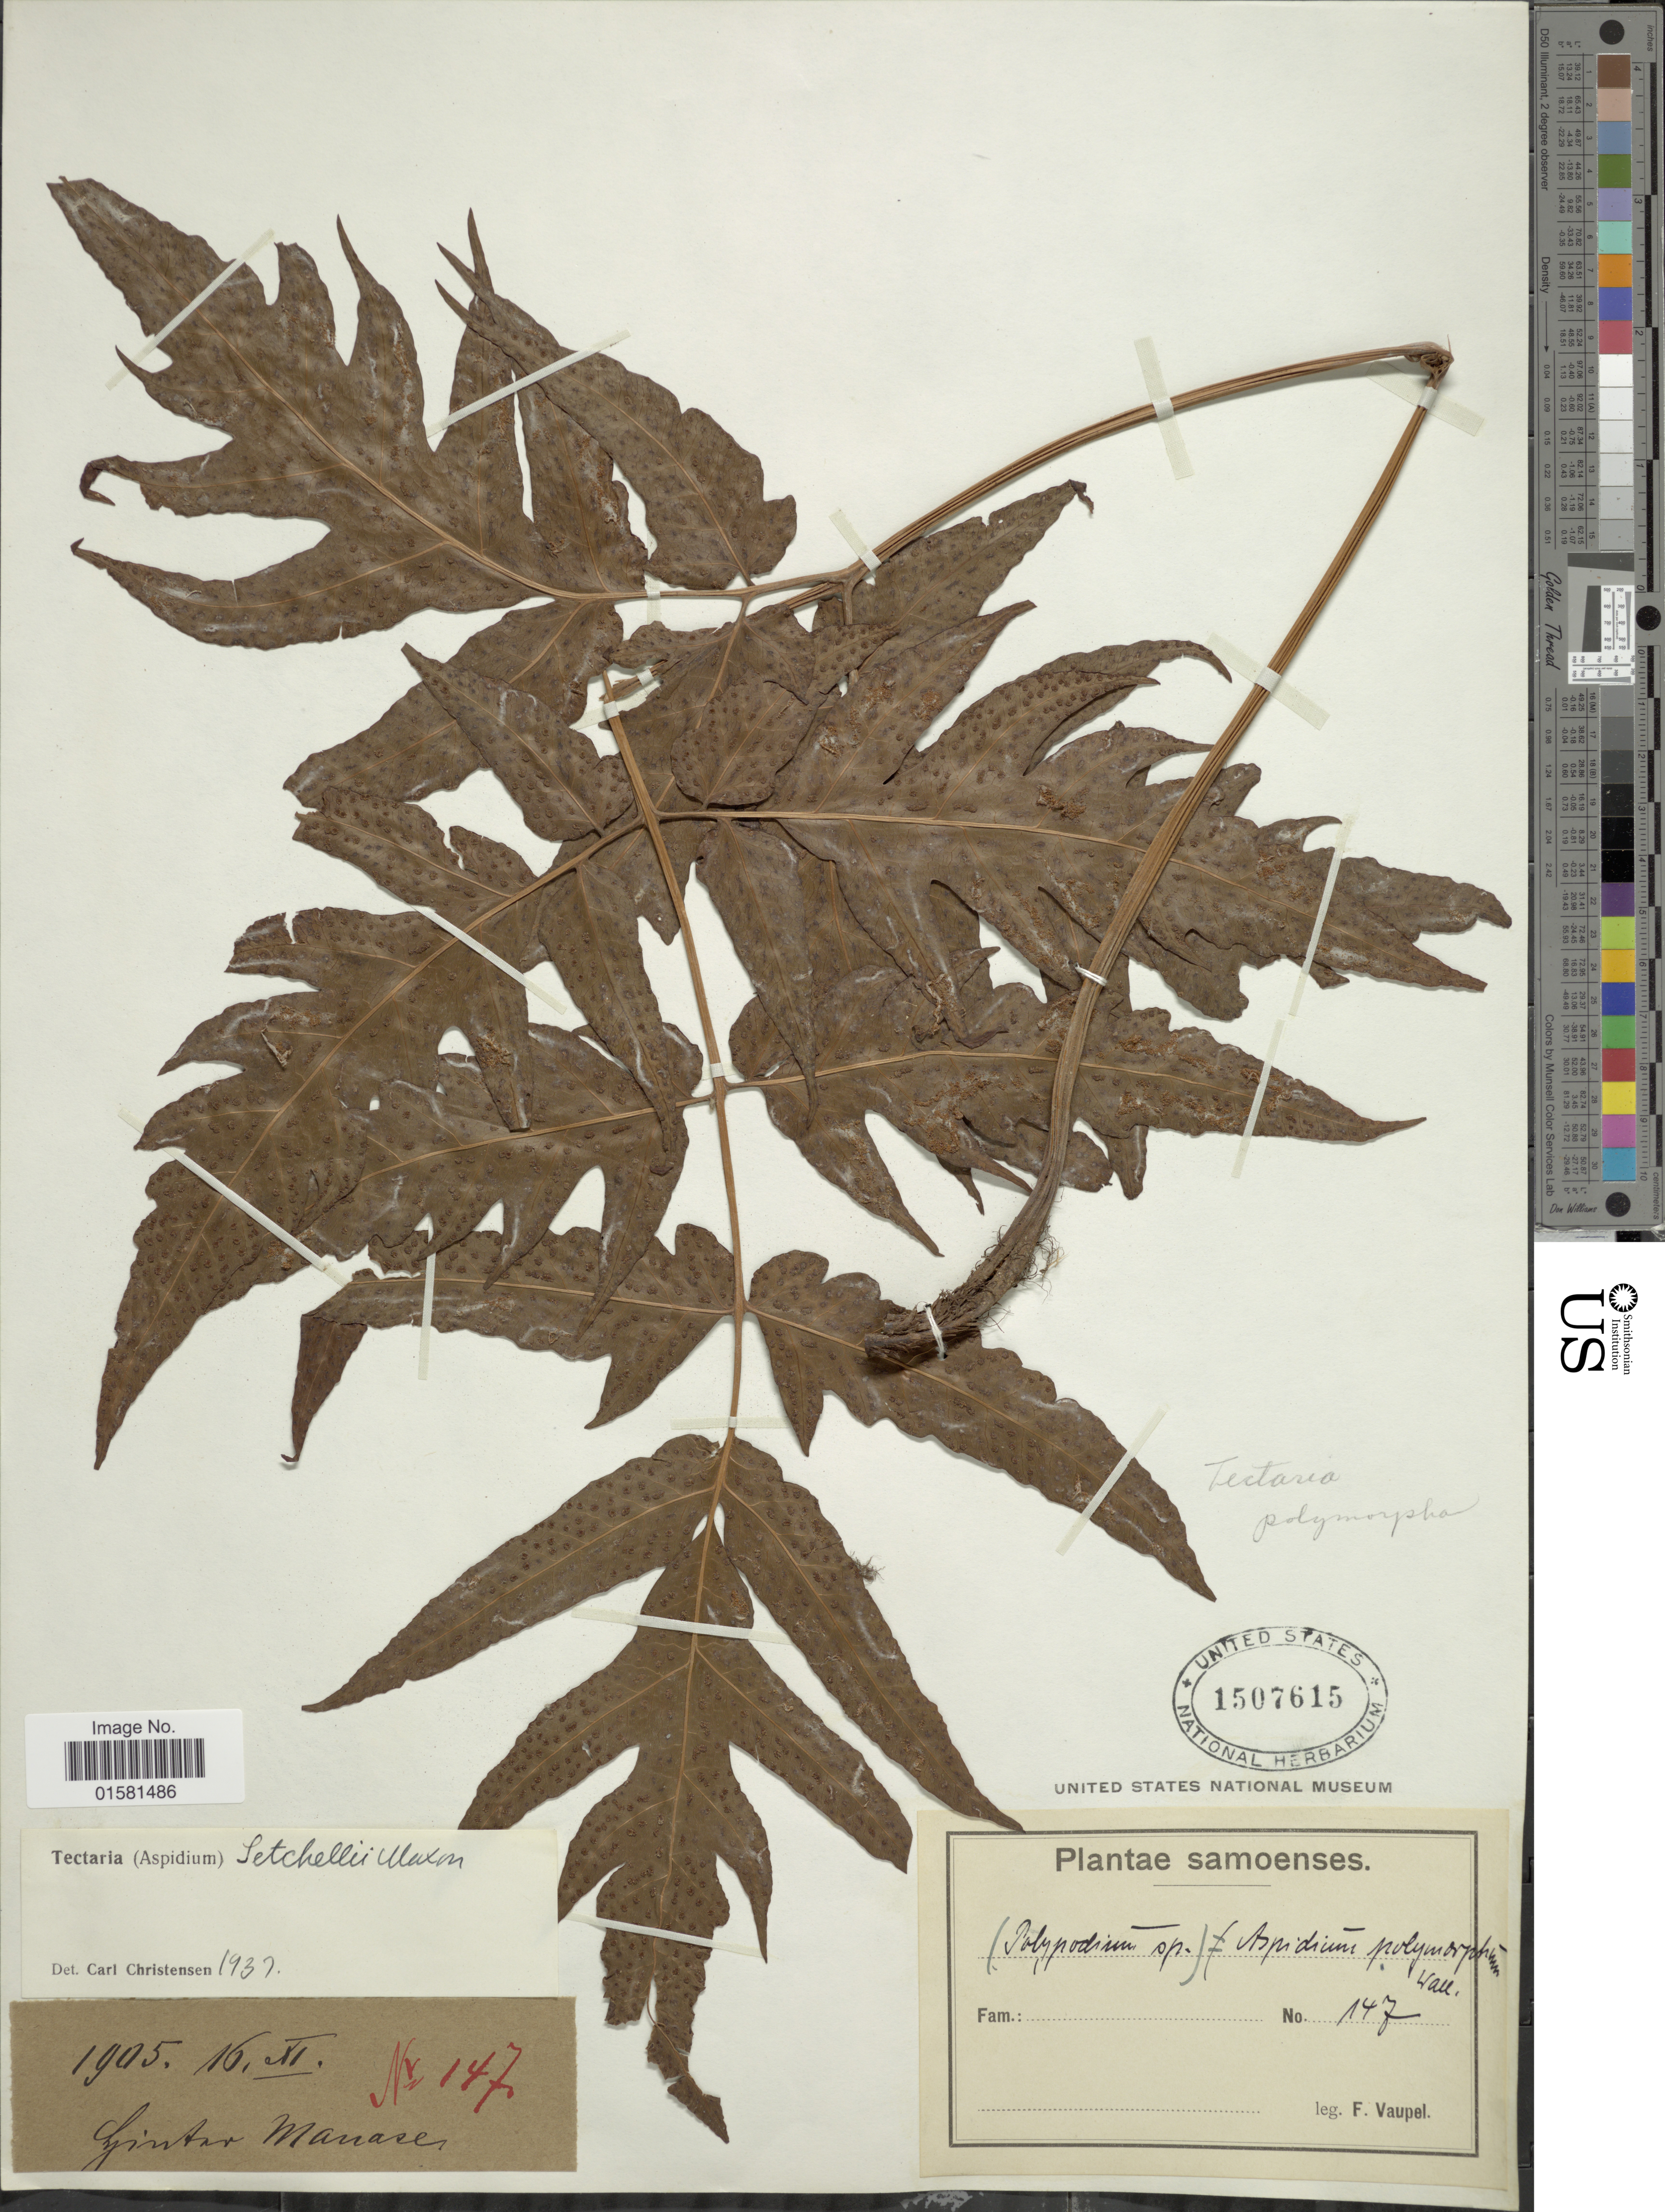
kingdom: Plantae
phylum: Tracheophyta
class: Polypodiopsida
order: Polypodiales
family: Tectariaceae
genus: Tectaria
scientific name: Tectaria setchellii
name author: Maxon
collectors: F. Vaupel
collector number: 147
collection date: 1905-11-16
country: Samoa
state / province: Gagaifomauga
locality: Samoenses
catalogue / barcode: US 1507615